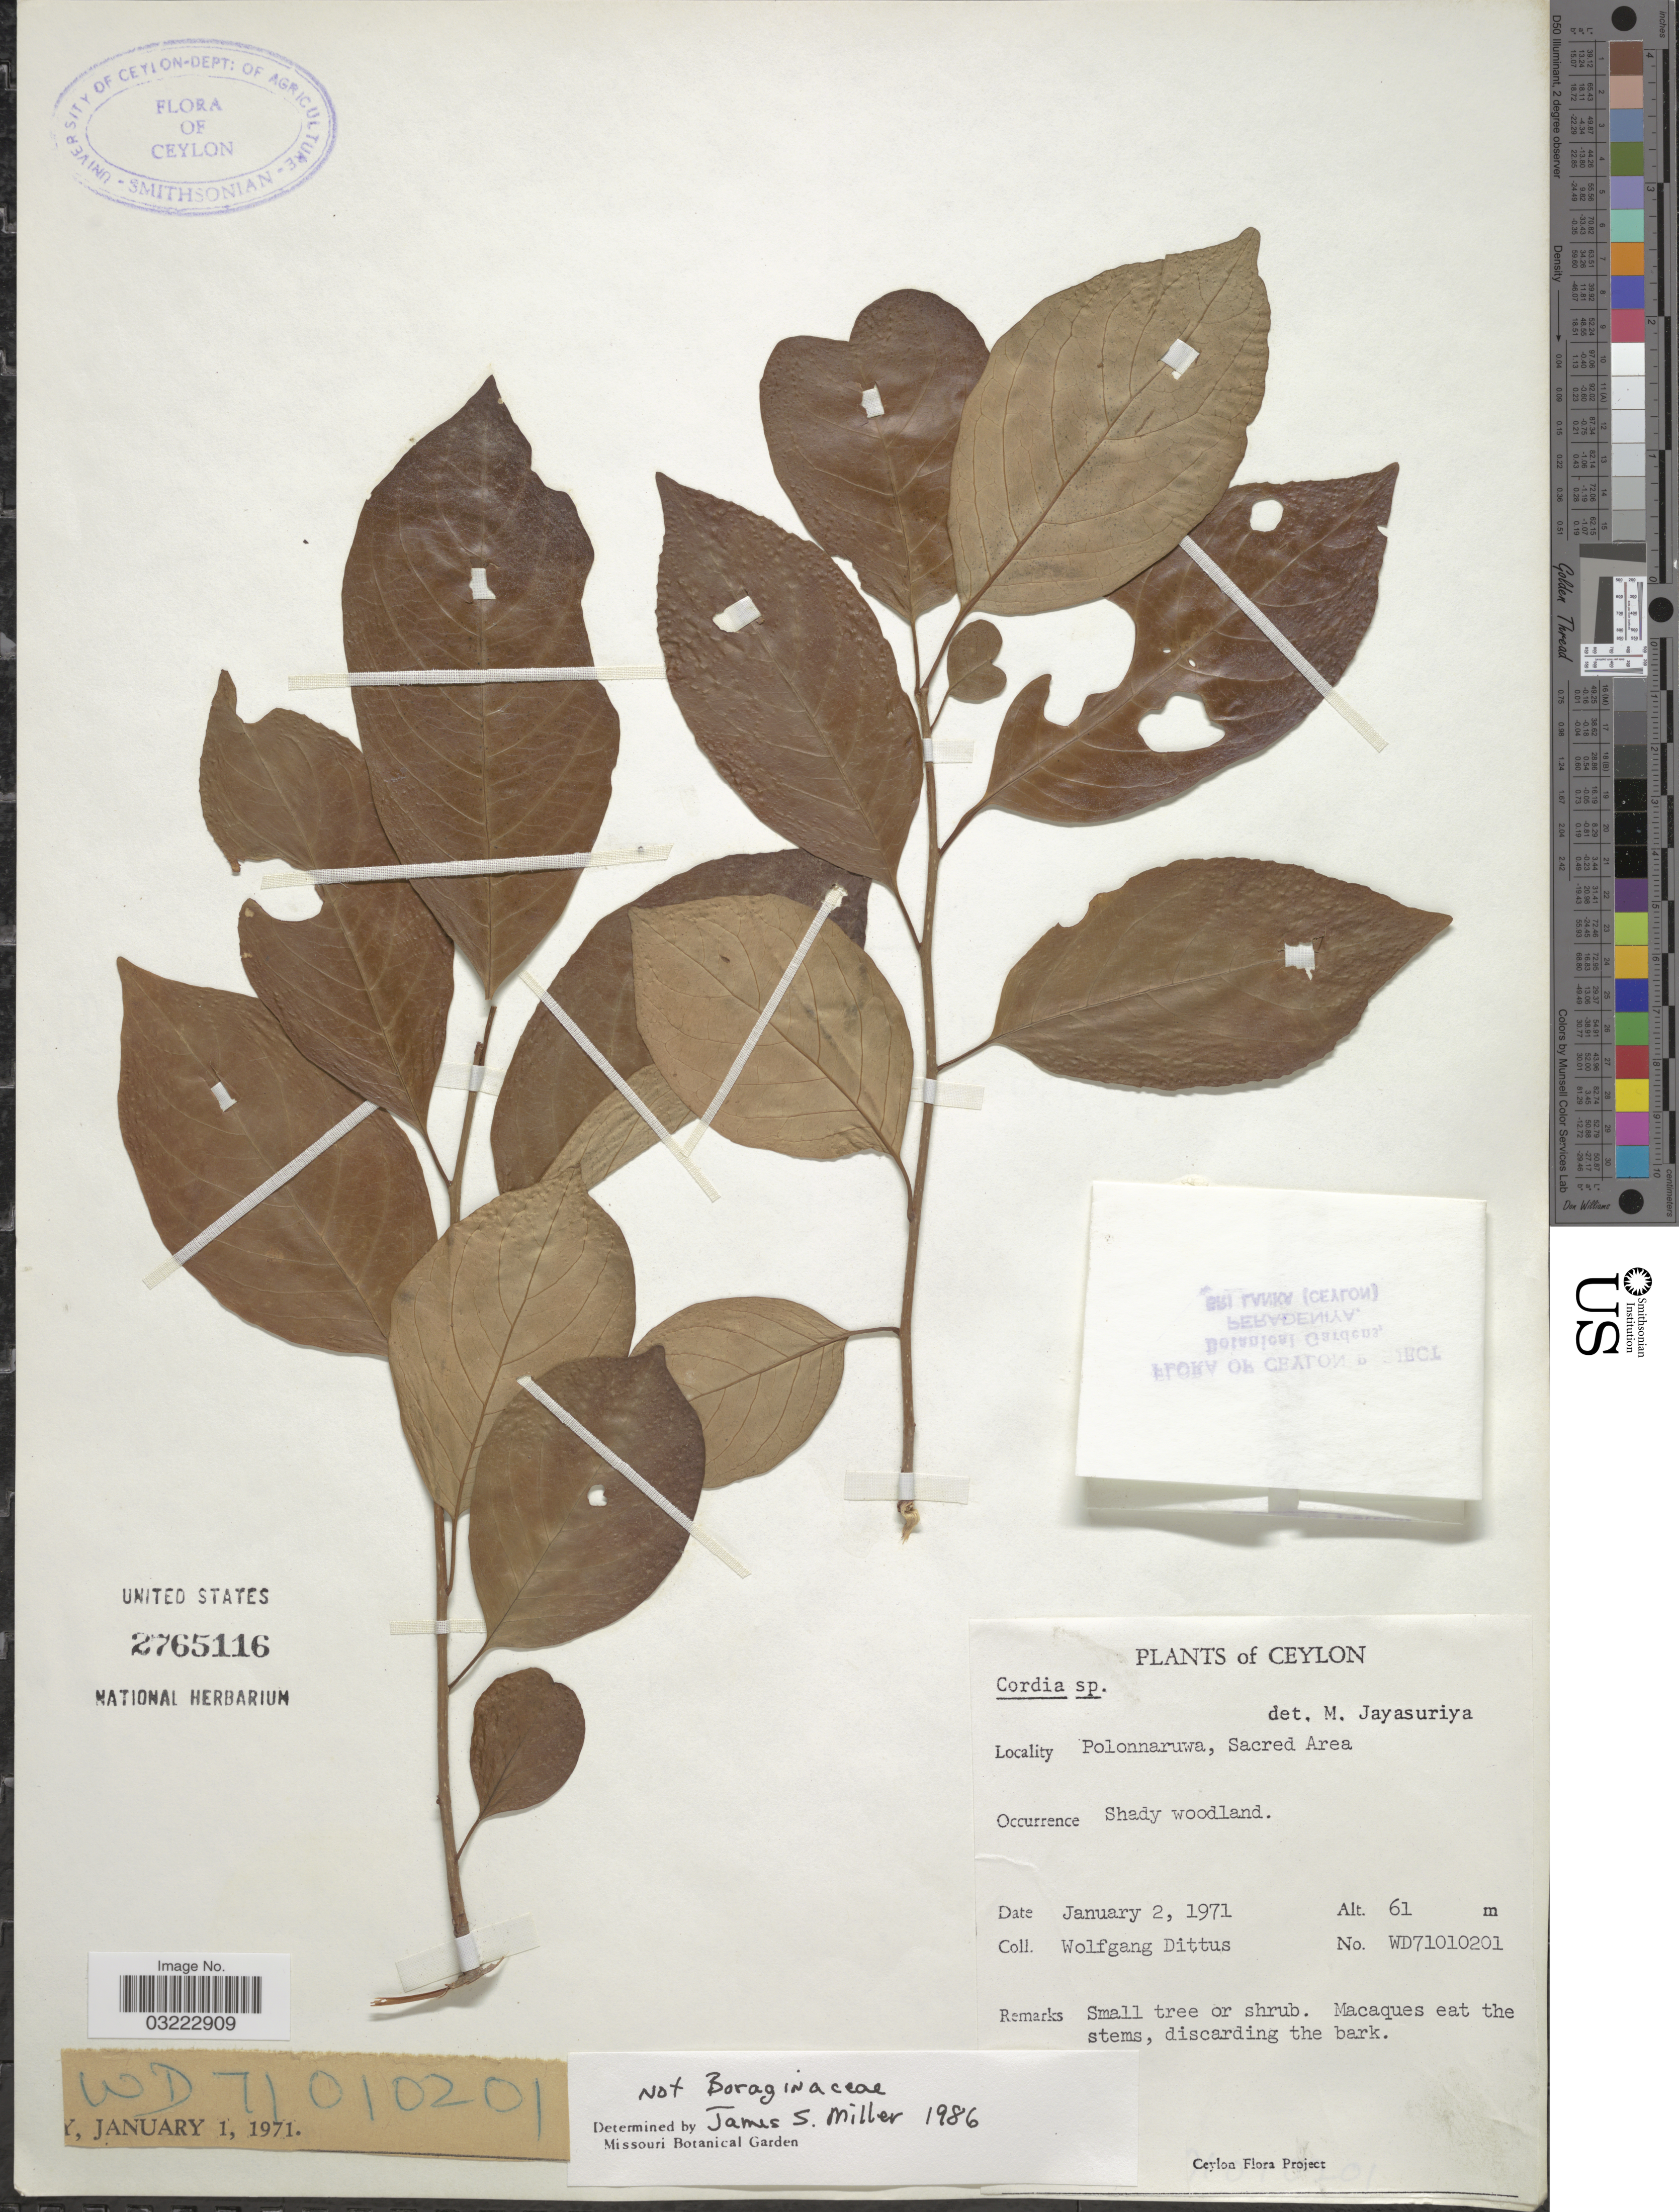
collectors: W. Dittus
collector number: WD71010201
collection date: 1971-01-02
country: Sri Lanka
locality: Ceylon. Polonnaruwa, Sacred Area.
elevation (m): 61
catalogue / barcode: US 2765116